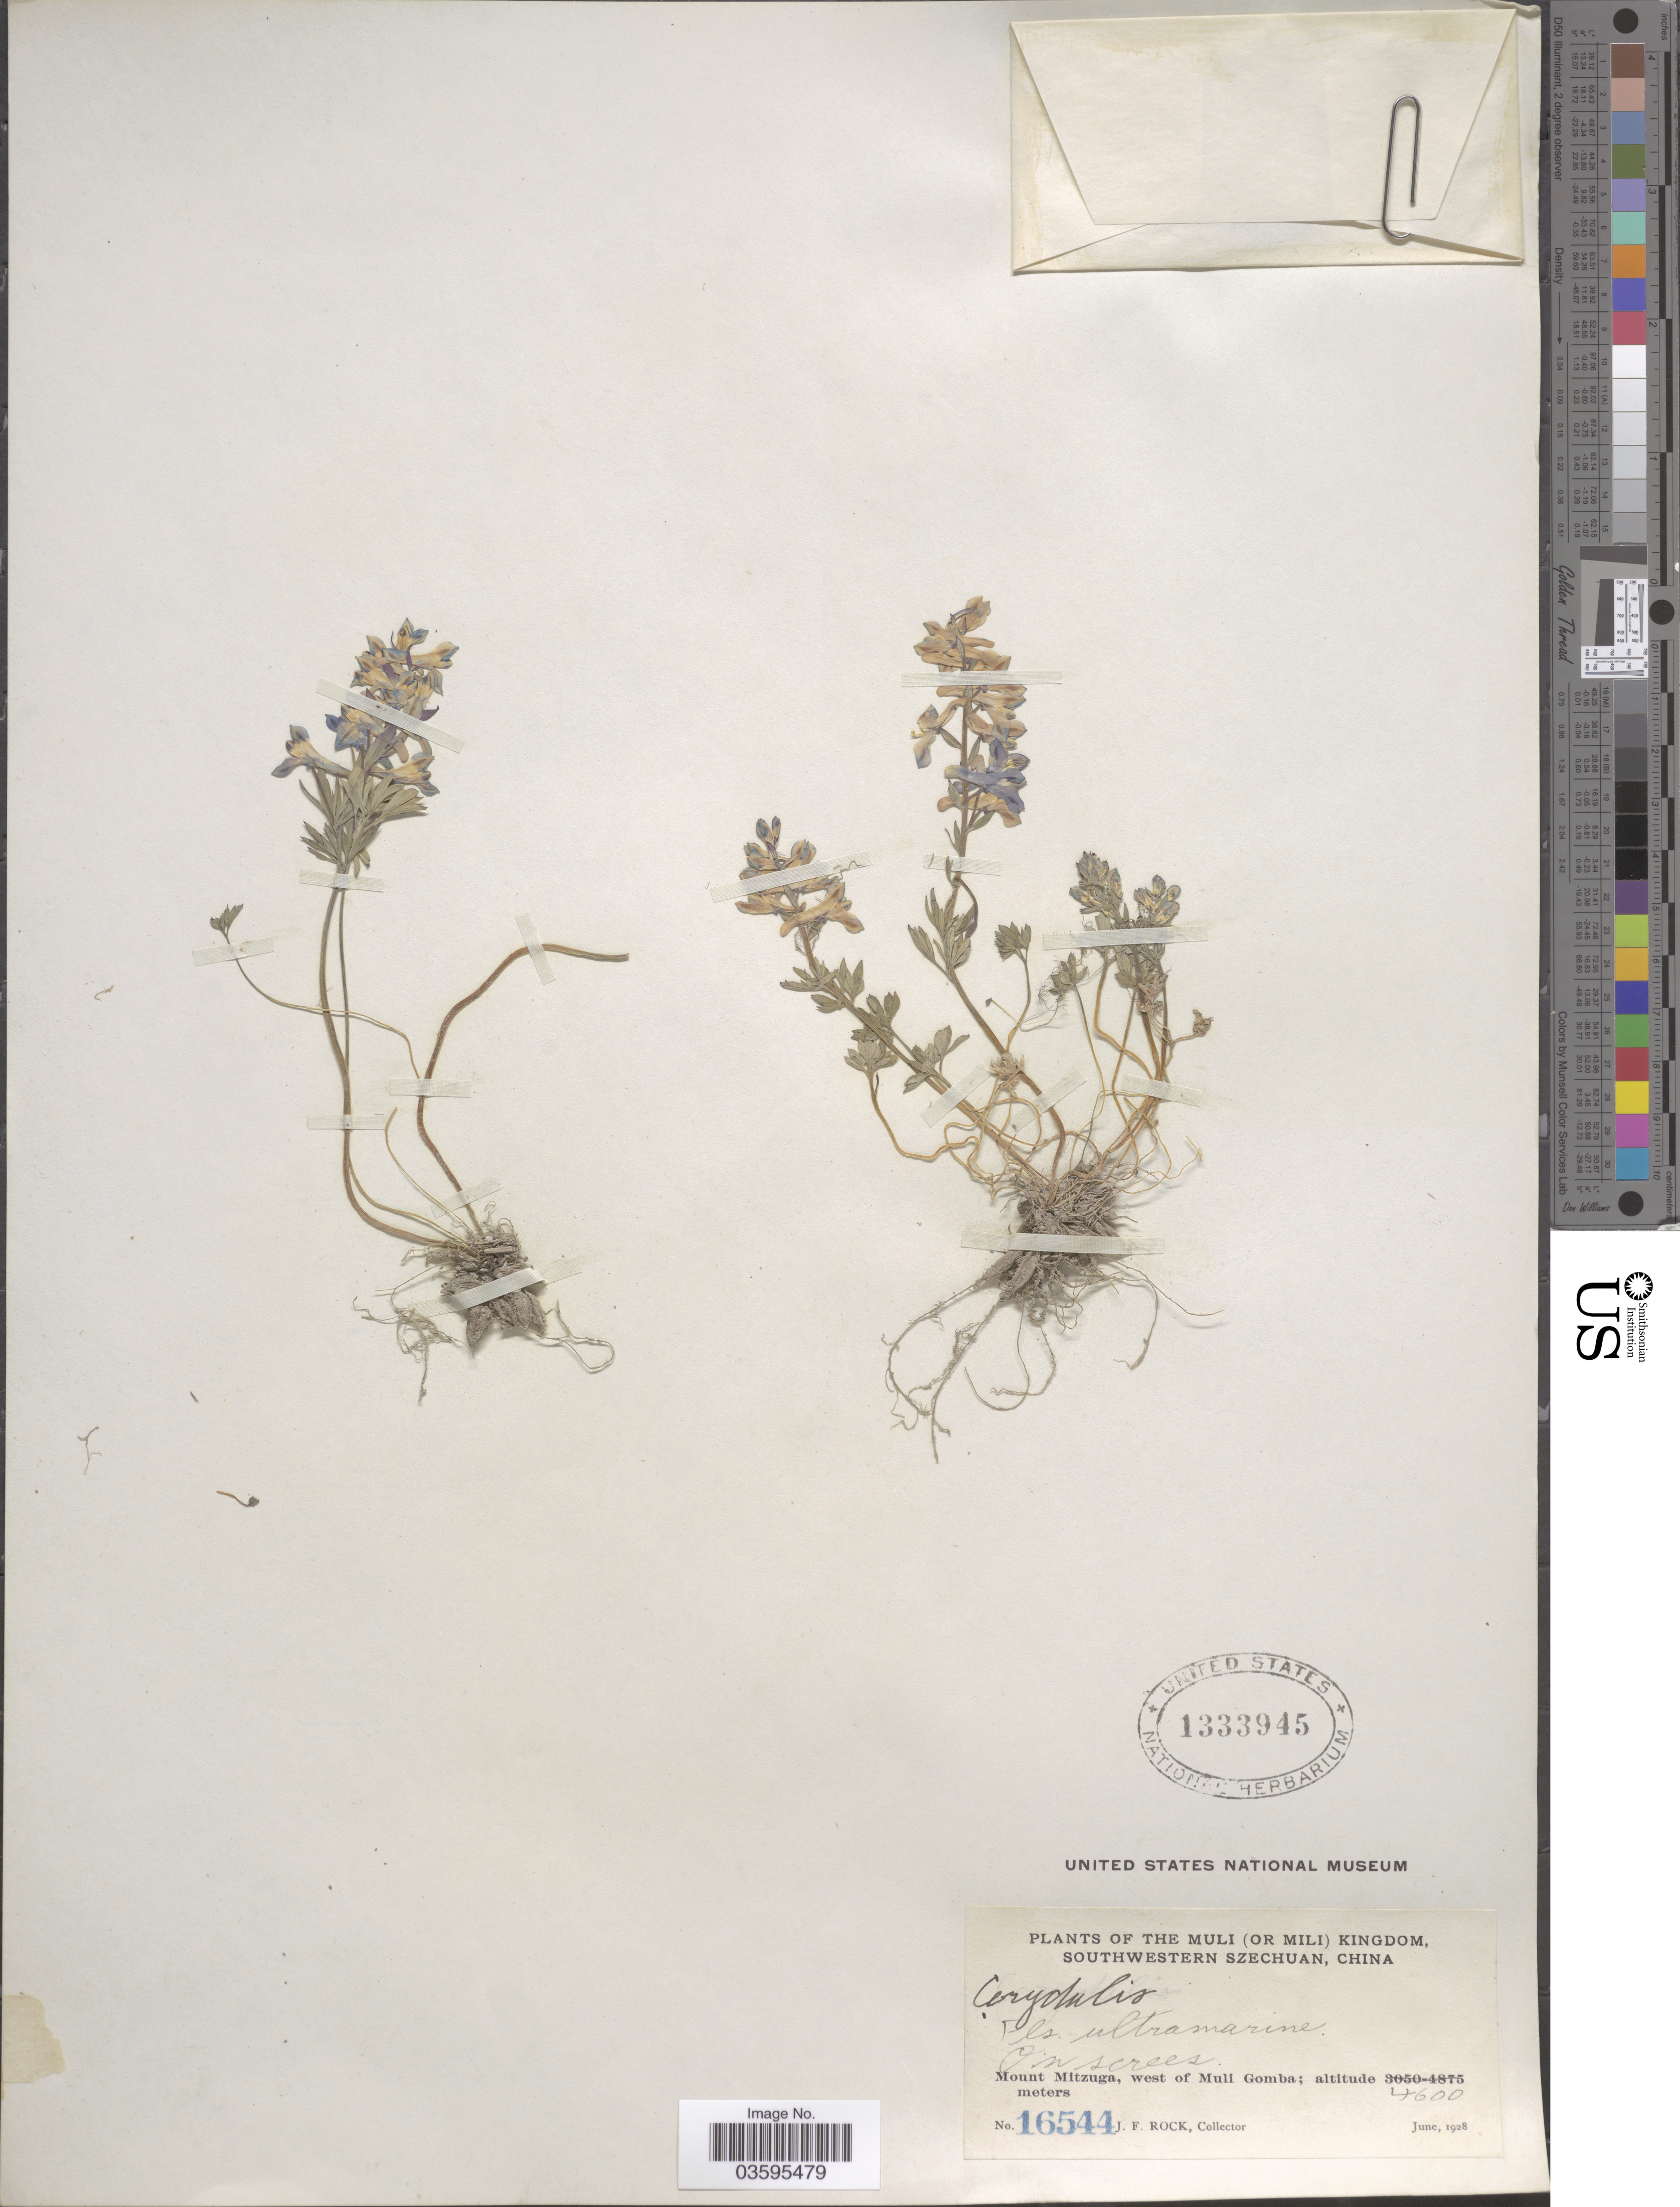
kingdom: Plantae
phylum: Tracheophyta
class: Magnoliopsida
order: Ranunculales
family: Papaveraceae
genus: Corydalis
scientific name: Corydalis sp.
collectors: J. Rock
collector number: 16544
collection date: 1928-06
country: China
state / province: Sichuan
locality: The Muli (or Mili) Kingdom, Southwestern Szechuan. Mount Mitzuga, west of Muli Gomba.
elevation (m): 4600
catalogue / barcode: US 1333945